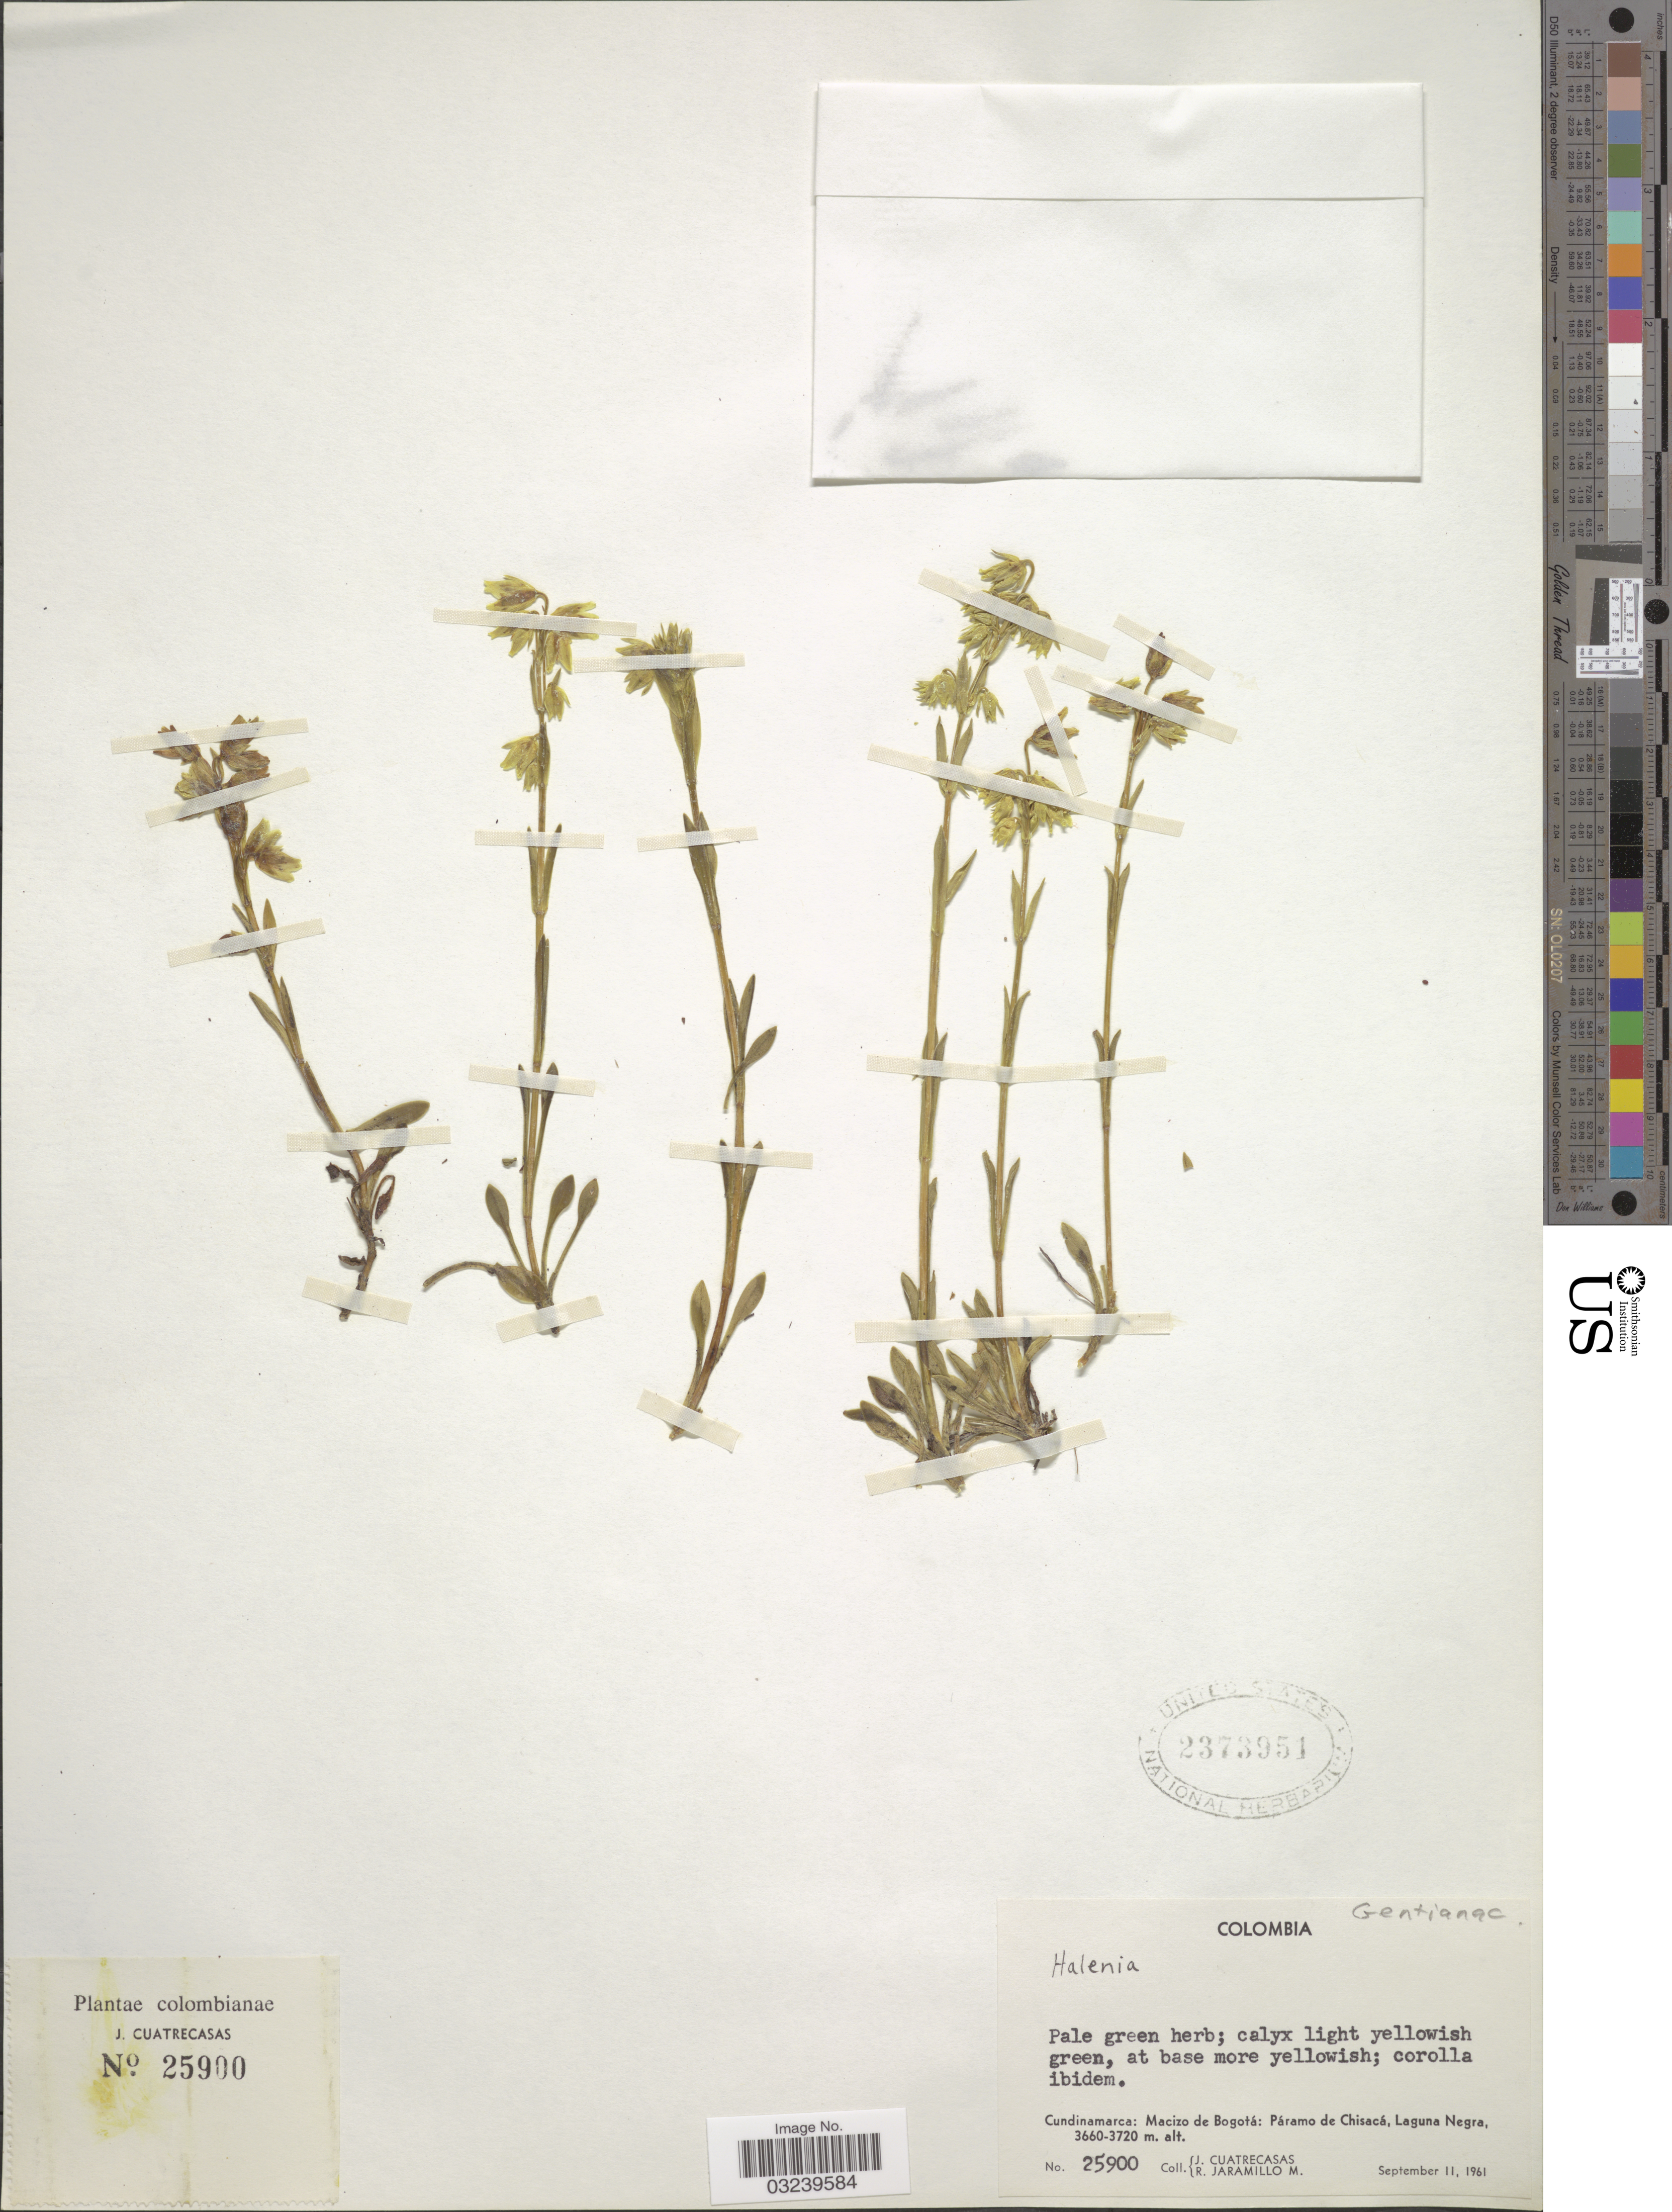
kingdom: Plantae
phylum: Tracheophyta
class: Magnoliopsida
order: Gentianales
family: Gentianaceae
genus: Halenia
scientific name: Halenia sp.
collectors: J. Cuatrecasas & R. Jaramillo M.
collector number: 25900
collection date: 1961-09-11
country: Colombia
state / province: Cundinamarca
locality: Macizo de Bogotá: Páramo de Chisacá, Laguna Negra.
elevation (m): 3660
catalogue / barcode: US 2373951